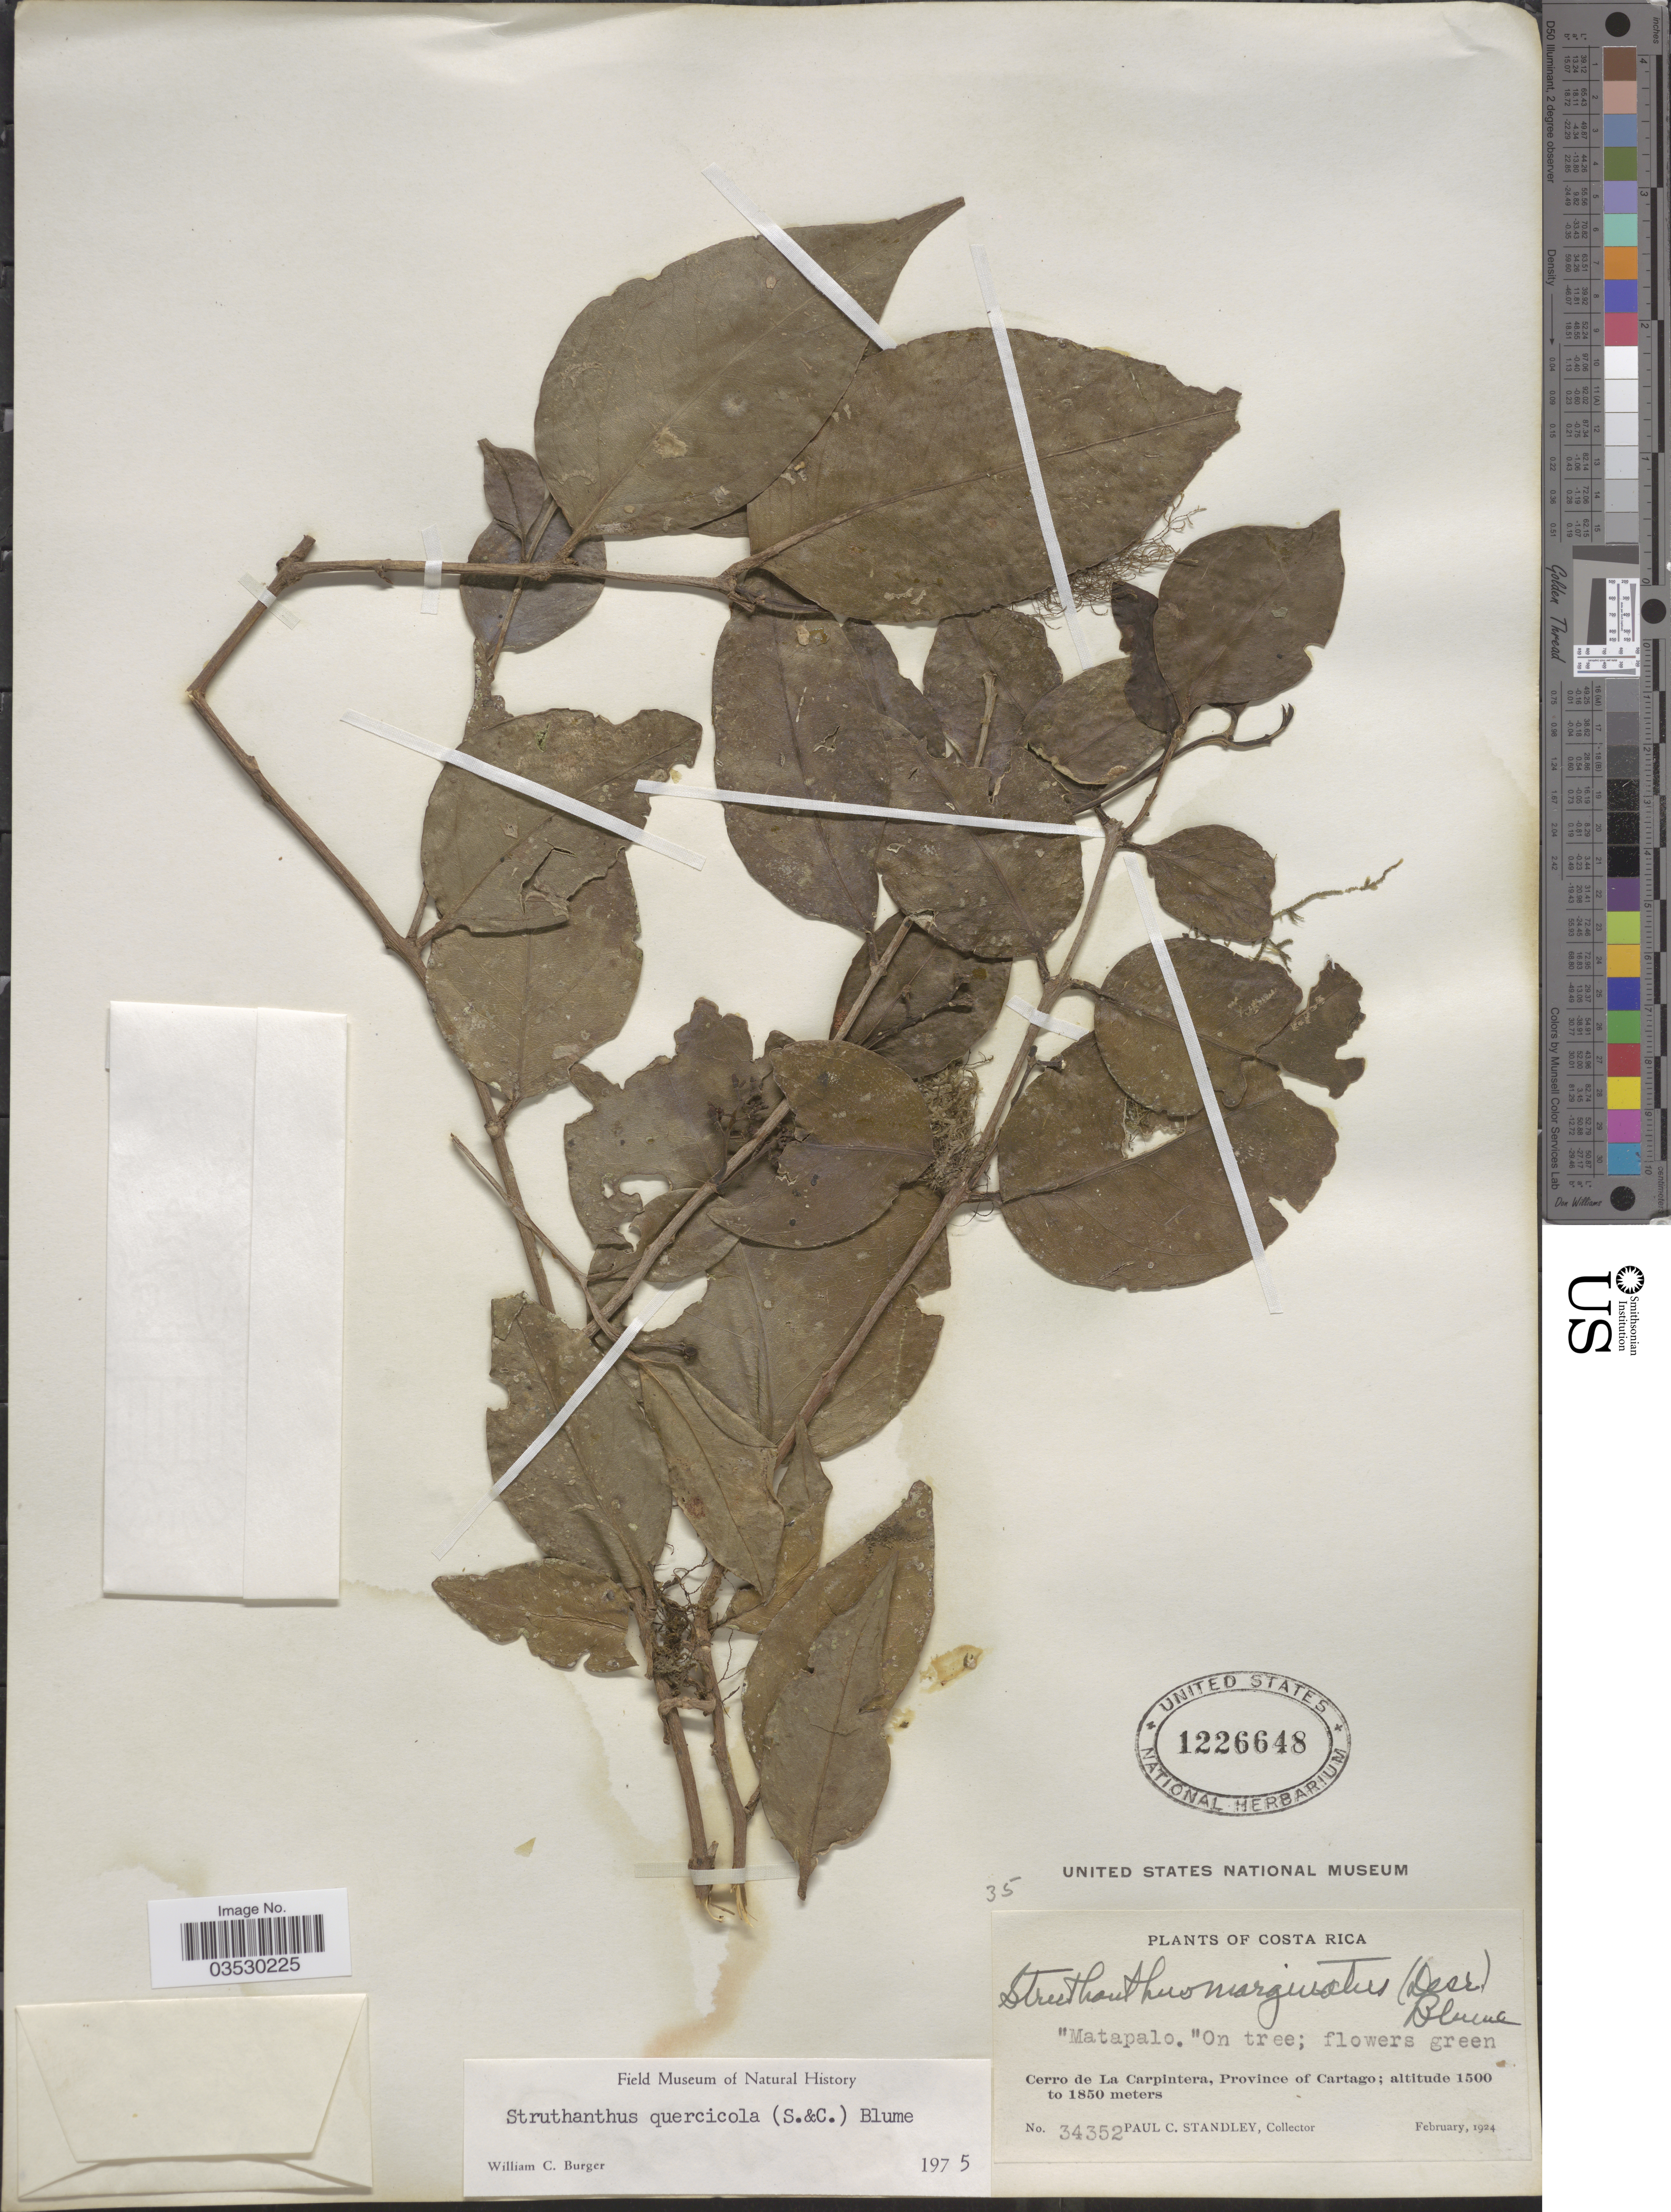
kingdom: Plantae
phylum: Tracheophyta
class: Magnoliopsida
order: Santalales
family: Loranthaceae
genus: Struthanthus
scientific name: Struthanthus quercicola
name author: (Kuijt) Cham. & Schltr.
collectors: P. C. Standley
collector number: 34352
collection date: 1924-02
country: Panama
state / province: Chiriqui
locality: Cerro de La Carpintera.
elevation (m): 1500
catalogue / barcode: US 1226648